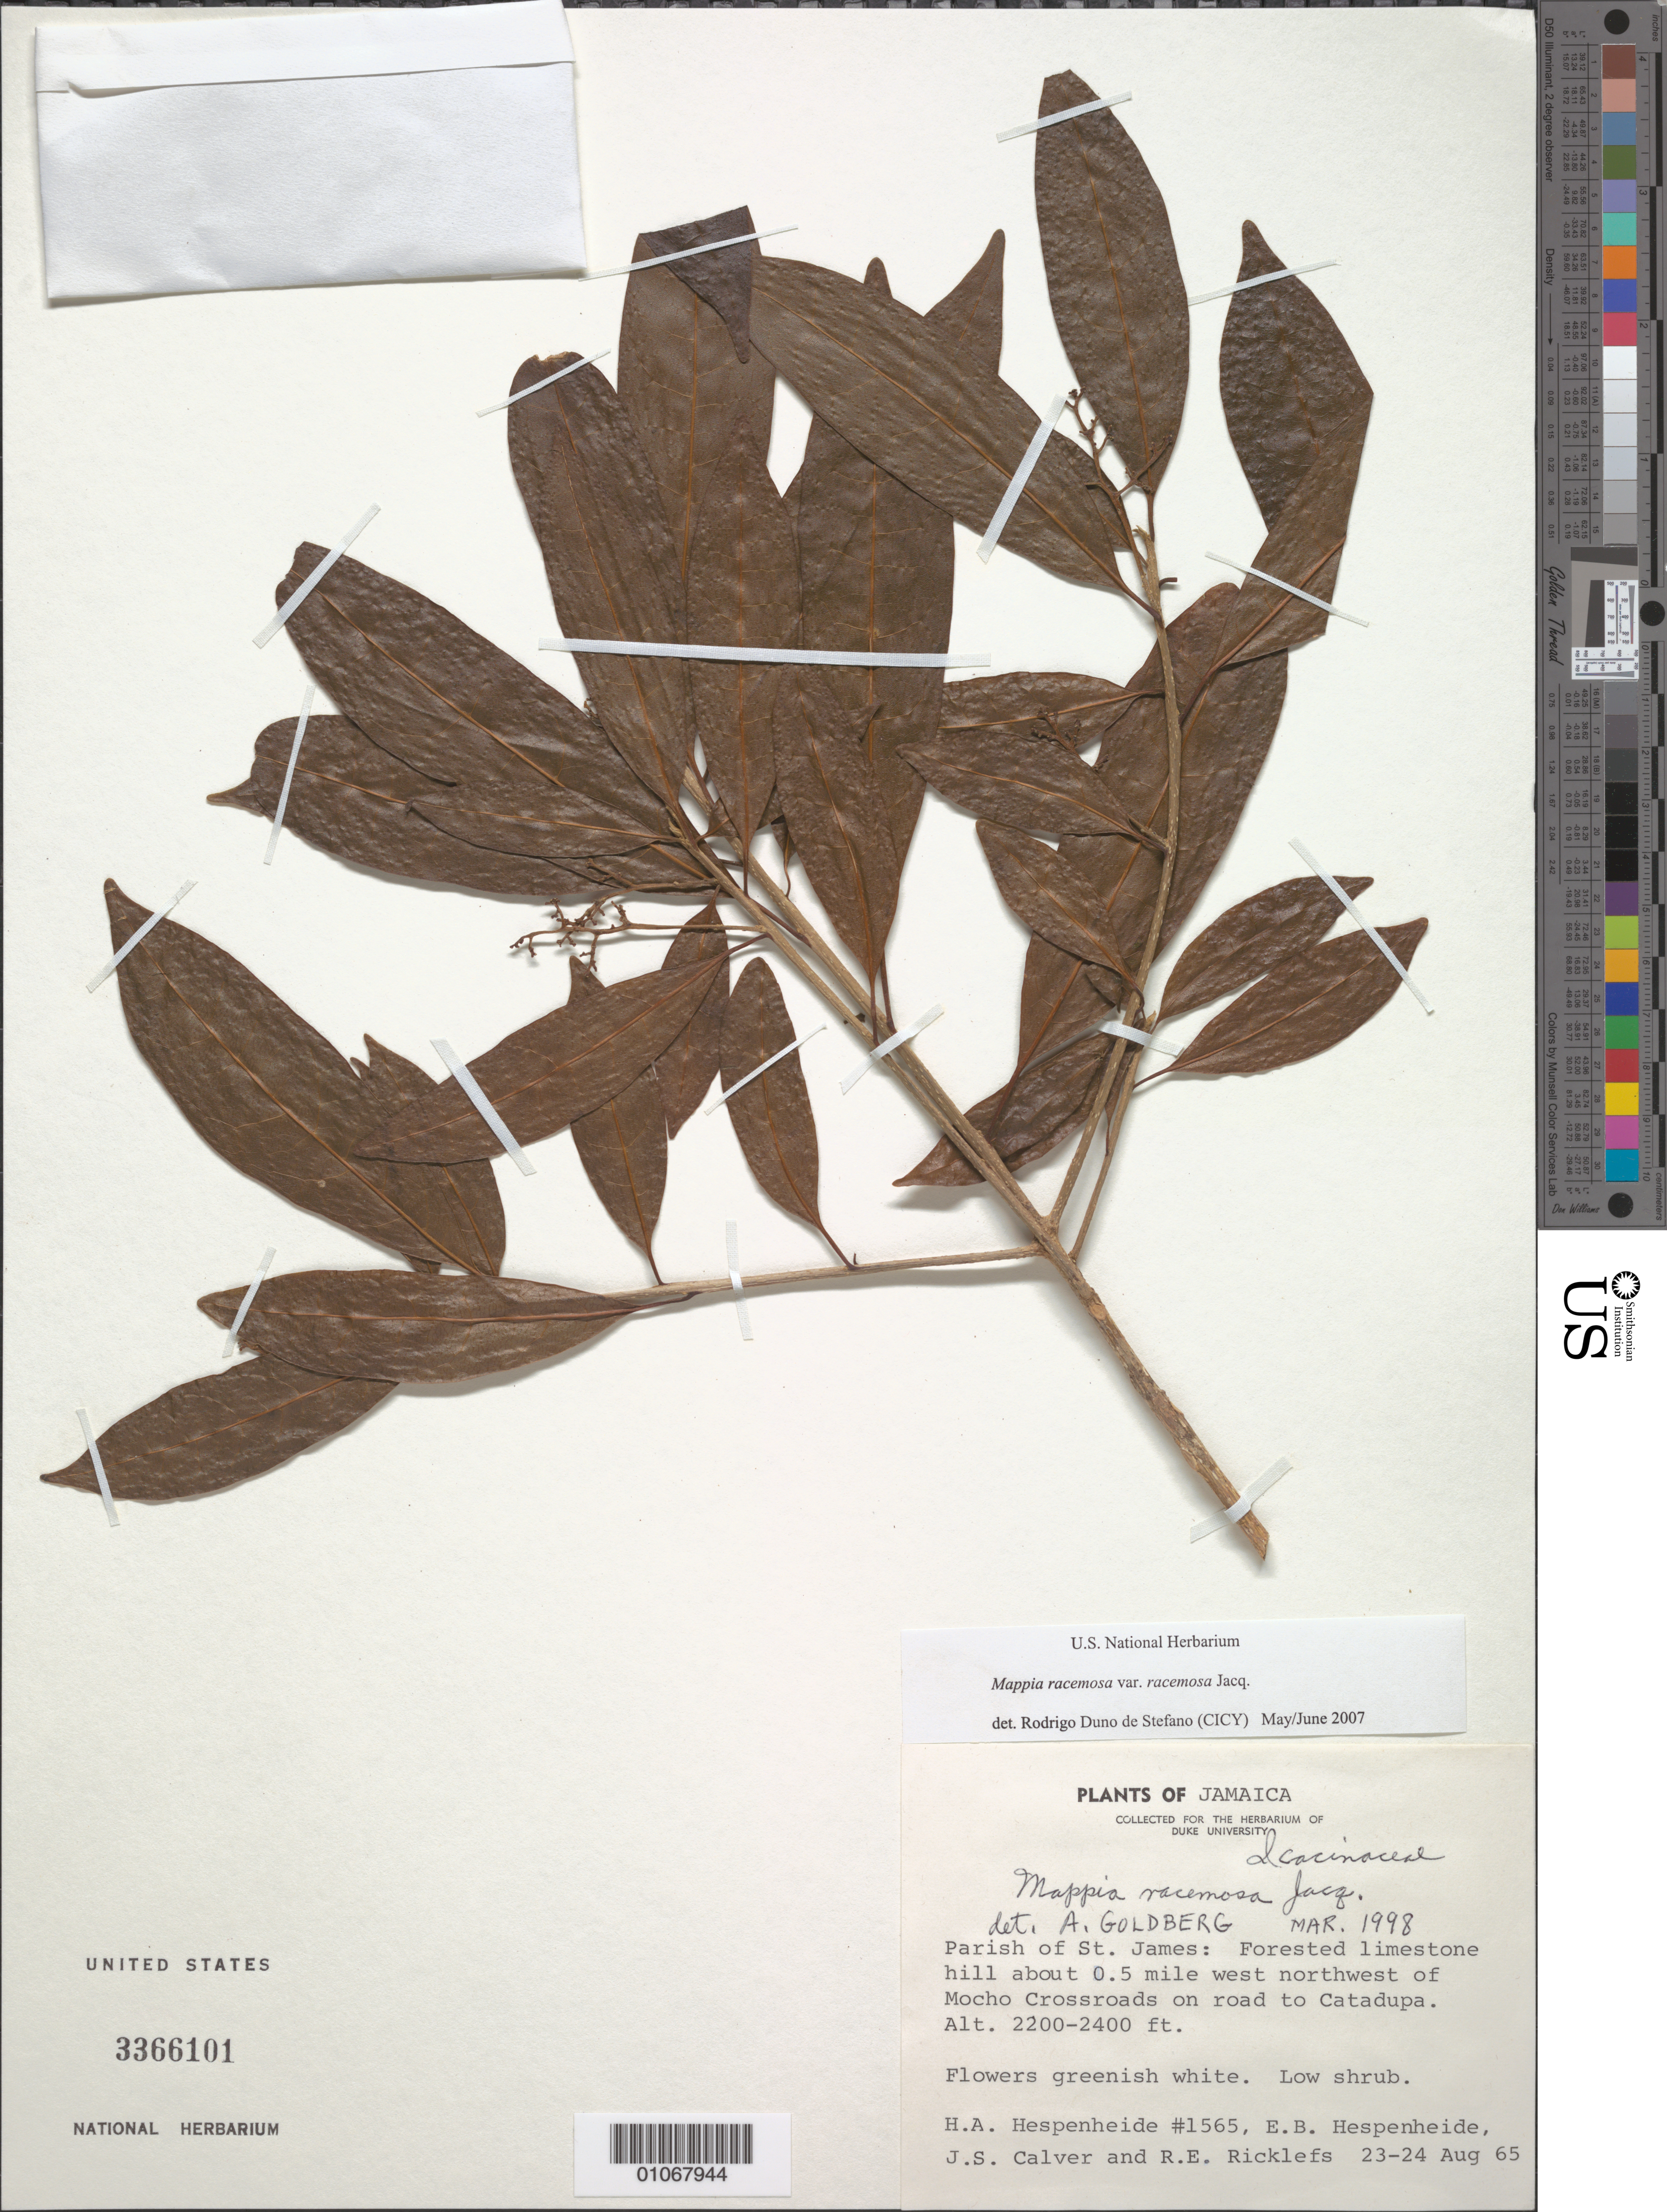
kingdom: Plantae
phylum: Tracheophyta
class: Magnoliopsida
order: Icacinales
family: Icacinaceae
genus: Mappia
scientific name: Mappia racemosa var. racemosa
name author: Jacq.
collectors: E. Hespenheide, J. Calver & R. Ricklefs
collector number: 1565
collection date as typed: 23 Aug 1965 to 24 Aug 1965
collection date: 1965-08-23/1965-08-24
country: Jamaica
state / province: Saint James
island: Jamaica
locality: Forested limestone hill about 0.5 mile west northwest of Mocho crossroads on road to Catadupa.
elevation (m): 671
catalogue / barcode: US 3366101